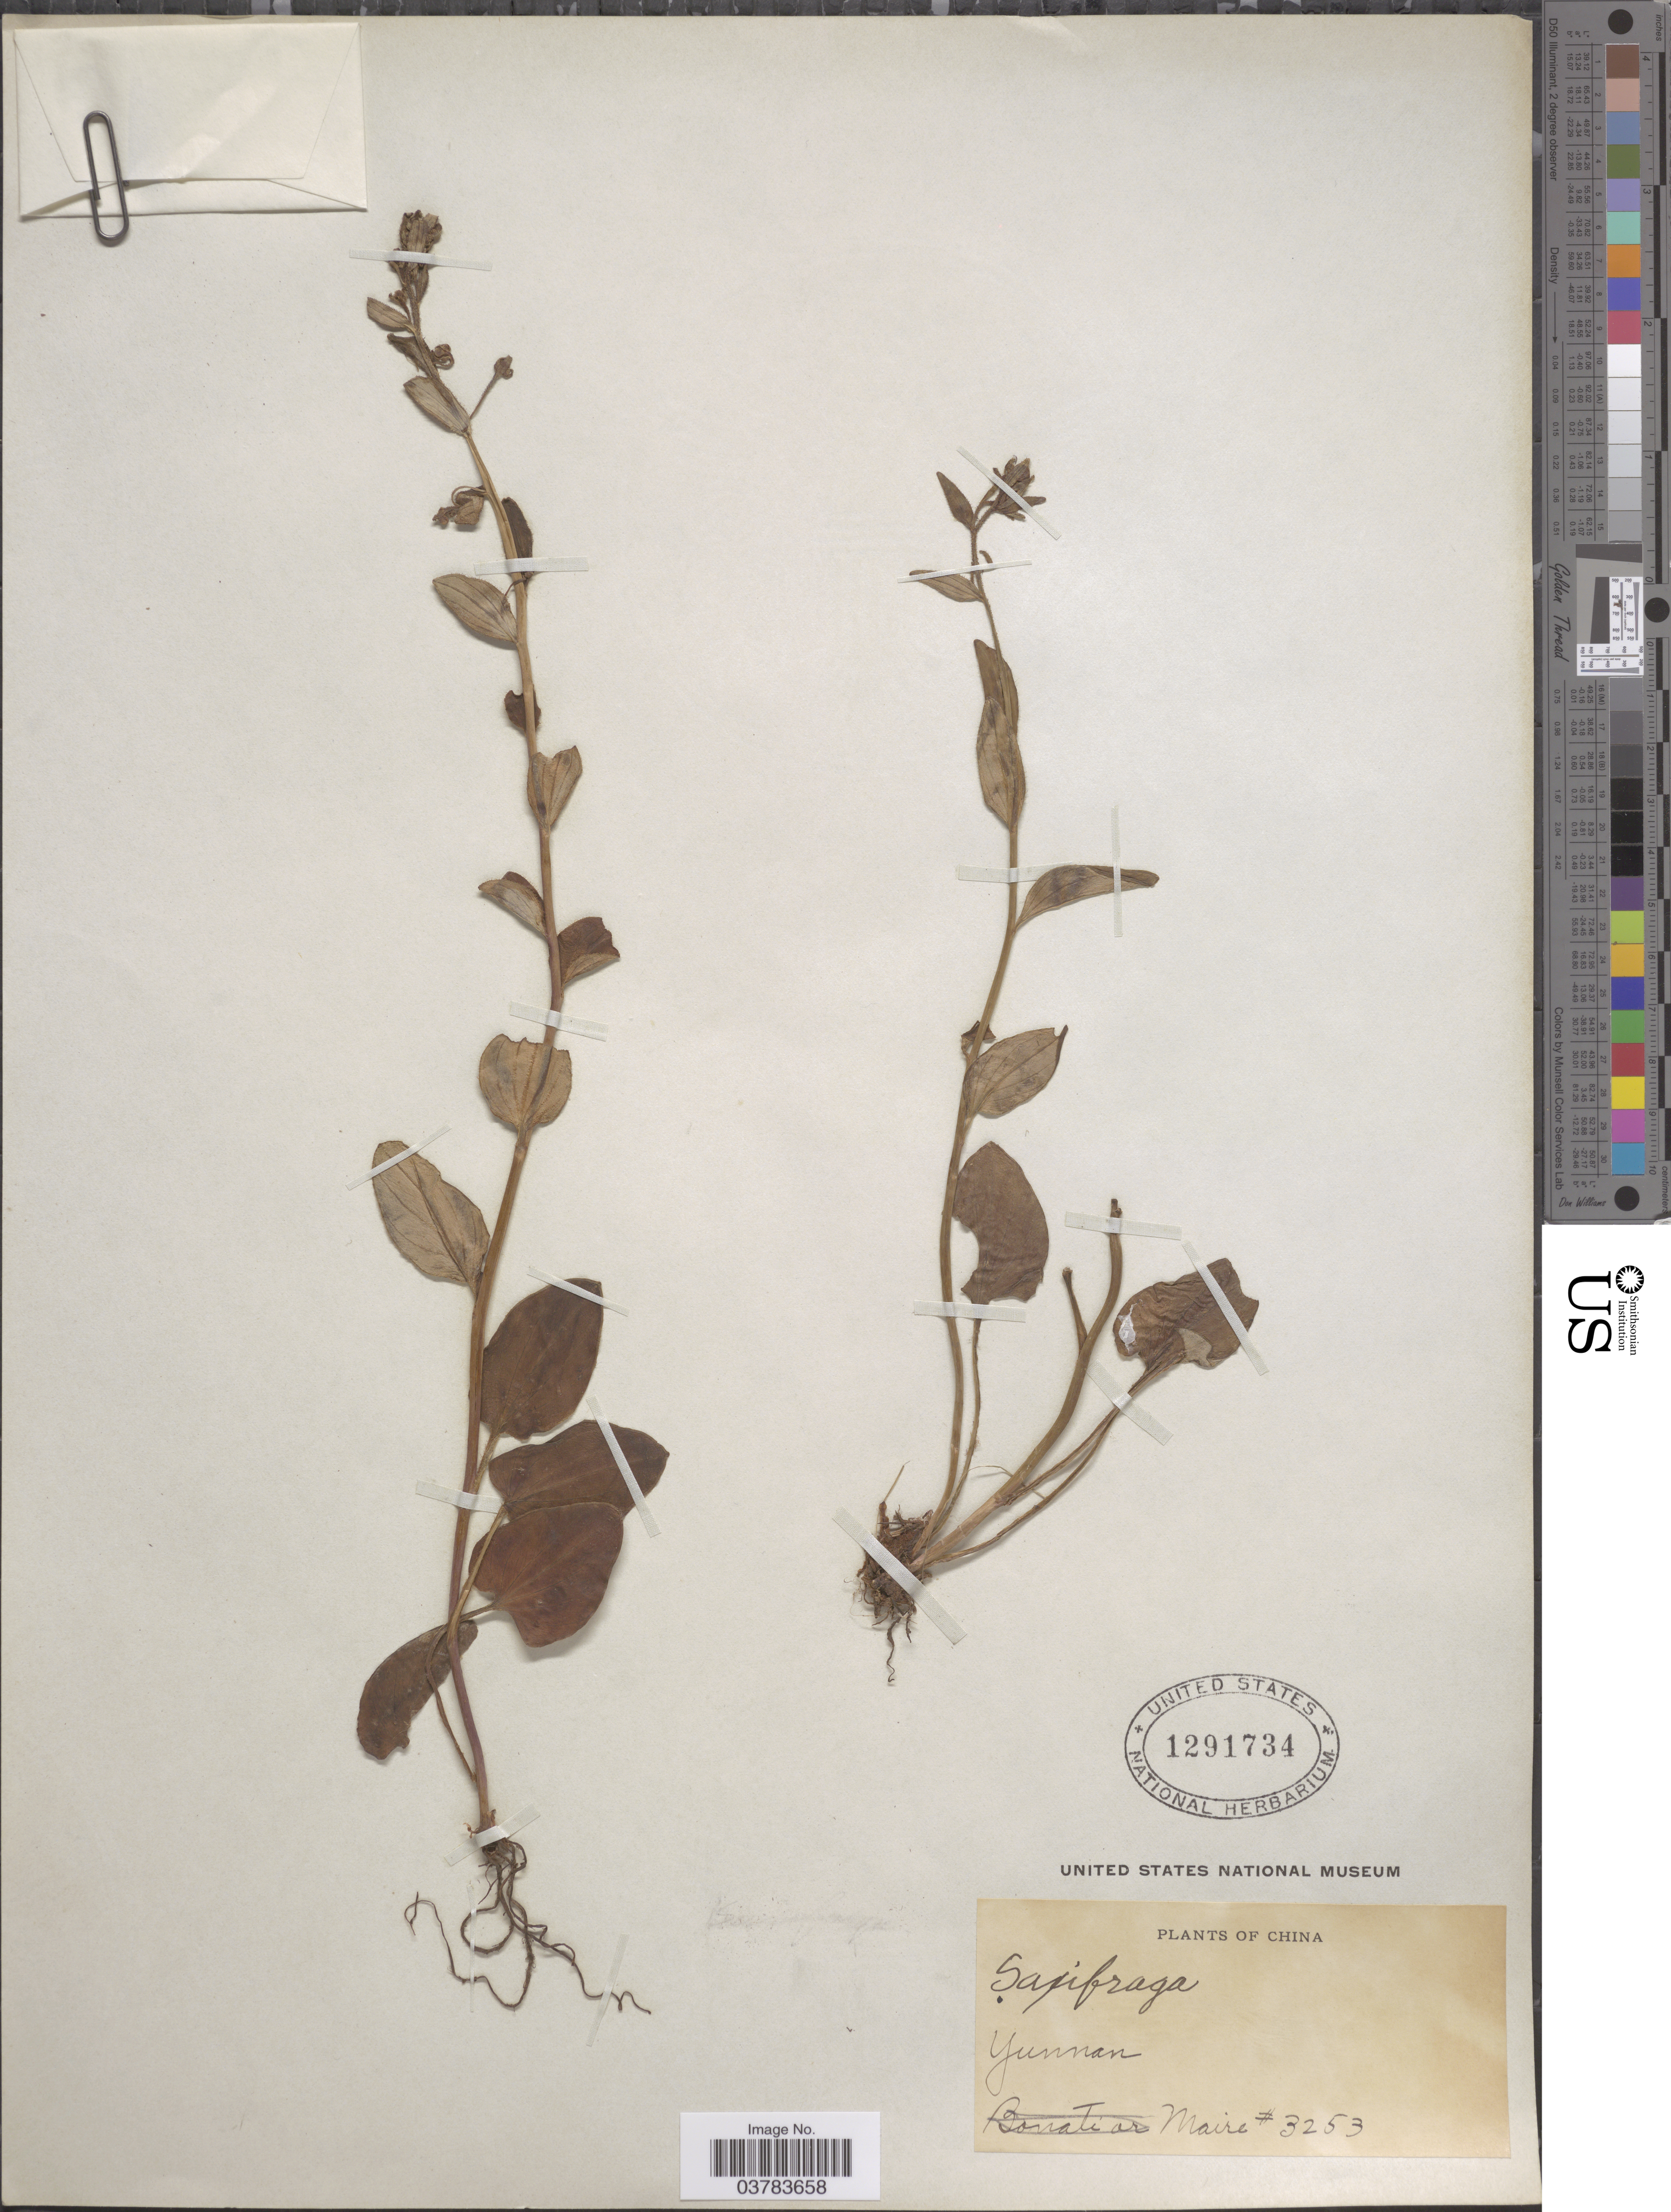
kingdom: Plantae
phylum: Tracheophyta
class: Magnoliopsida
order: Saxifragales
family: Saxifragaceae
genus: Saxifraga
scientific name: Saxifraga sp.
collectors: Maire, --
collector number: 3253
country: China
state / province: Yunnan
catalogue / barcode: US 1291734